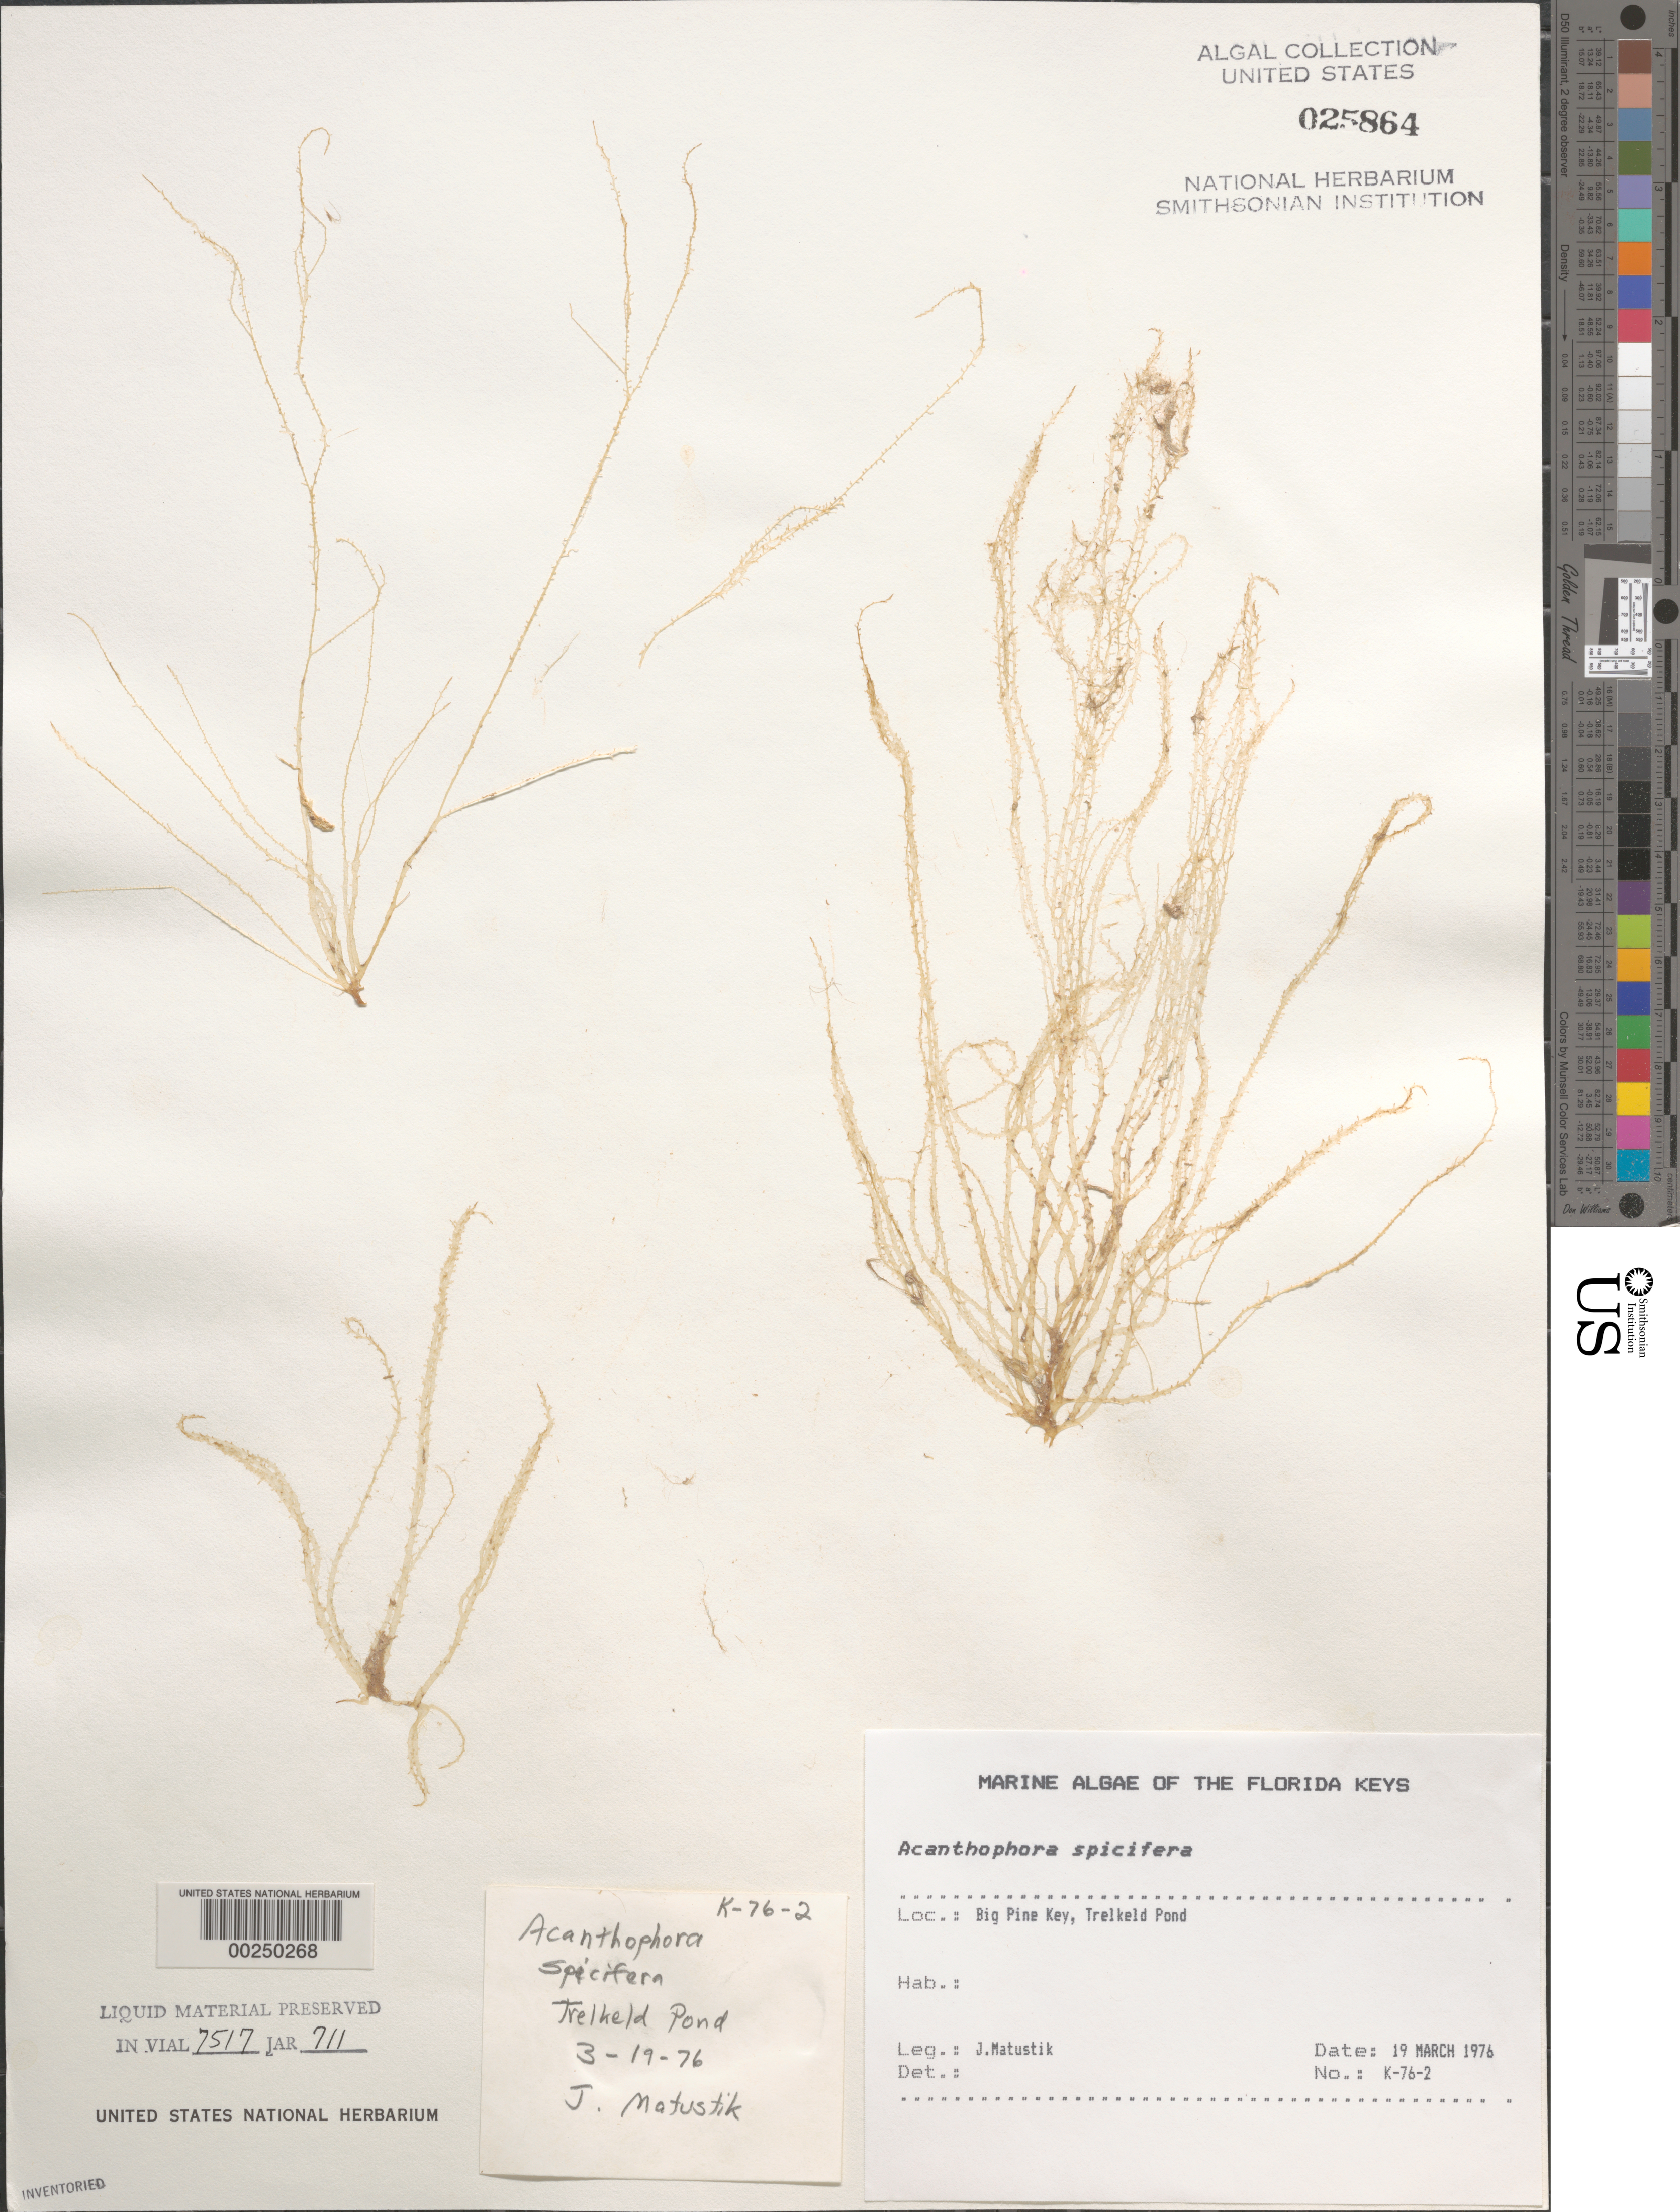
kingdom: Plantae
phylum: Rhodophyta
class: Florideophyceae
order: Ceramiales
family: Rhodomelaceae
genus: Acanthophora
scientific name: Acanthophora spicifera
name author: (Vahl) Børgesen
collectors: J. Matustik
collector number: K-76-2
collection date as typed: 19 Mar 1976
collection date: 1976-03-19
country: United States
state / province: Florida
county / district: Monroe County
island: Big Pine Key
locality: Trelkeld Pond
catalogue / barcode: US 25864